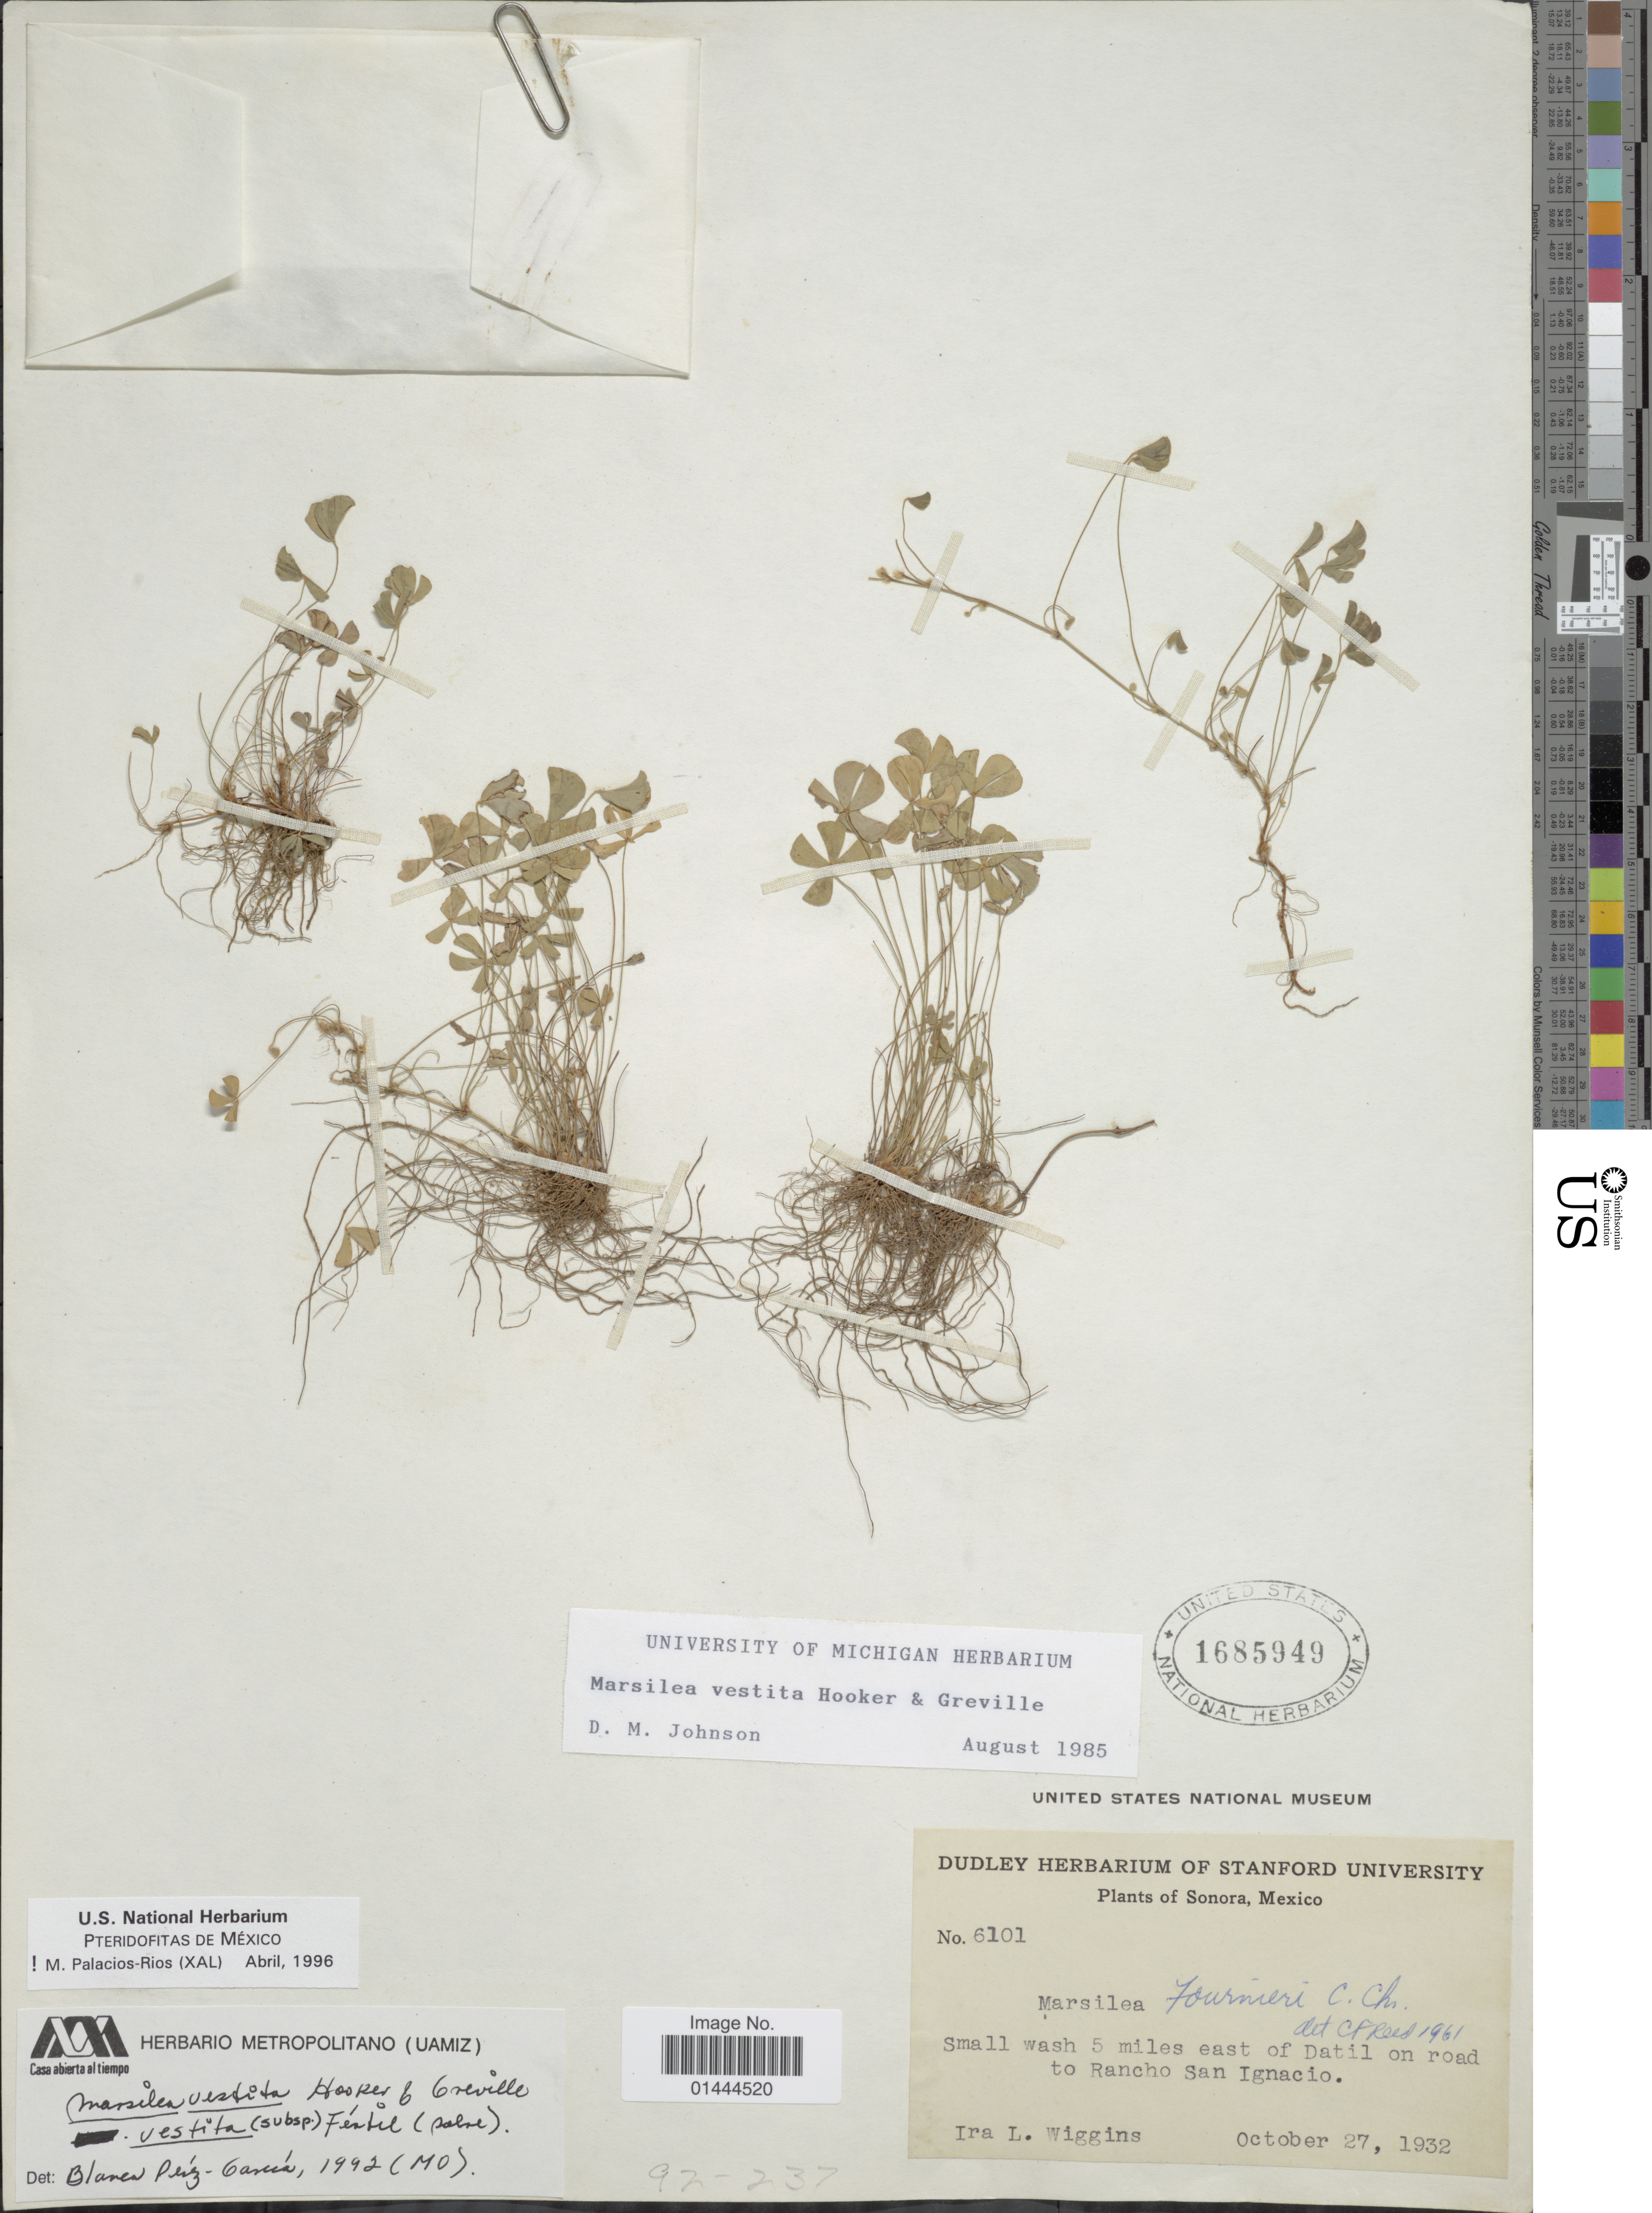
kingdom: Plantae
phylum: Tracheophyta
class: Polypodiopsida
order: Salviniales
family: Marsileaceae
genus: Marsilea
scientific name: Marsilea vestita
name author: Hook. & Grev.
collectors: I. L. Wiggins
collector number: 6101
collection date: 1932-10-27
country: Mexico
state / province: Sonora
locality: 5 miles east of Datil on road to Rancho San Ignacio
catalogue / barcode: US 1685949